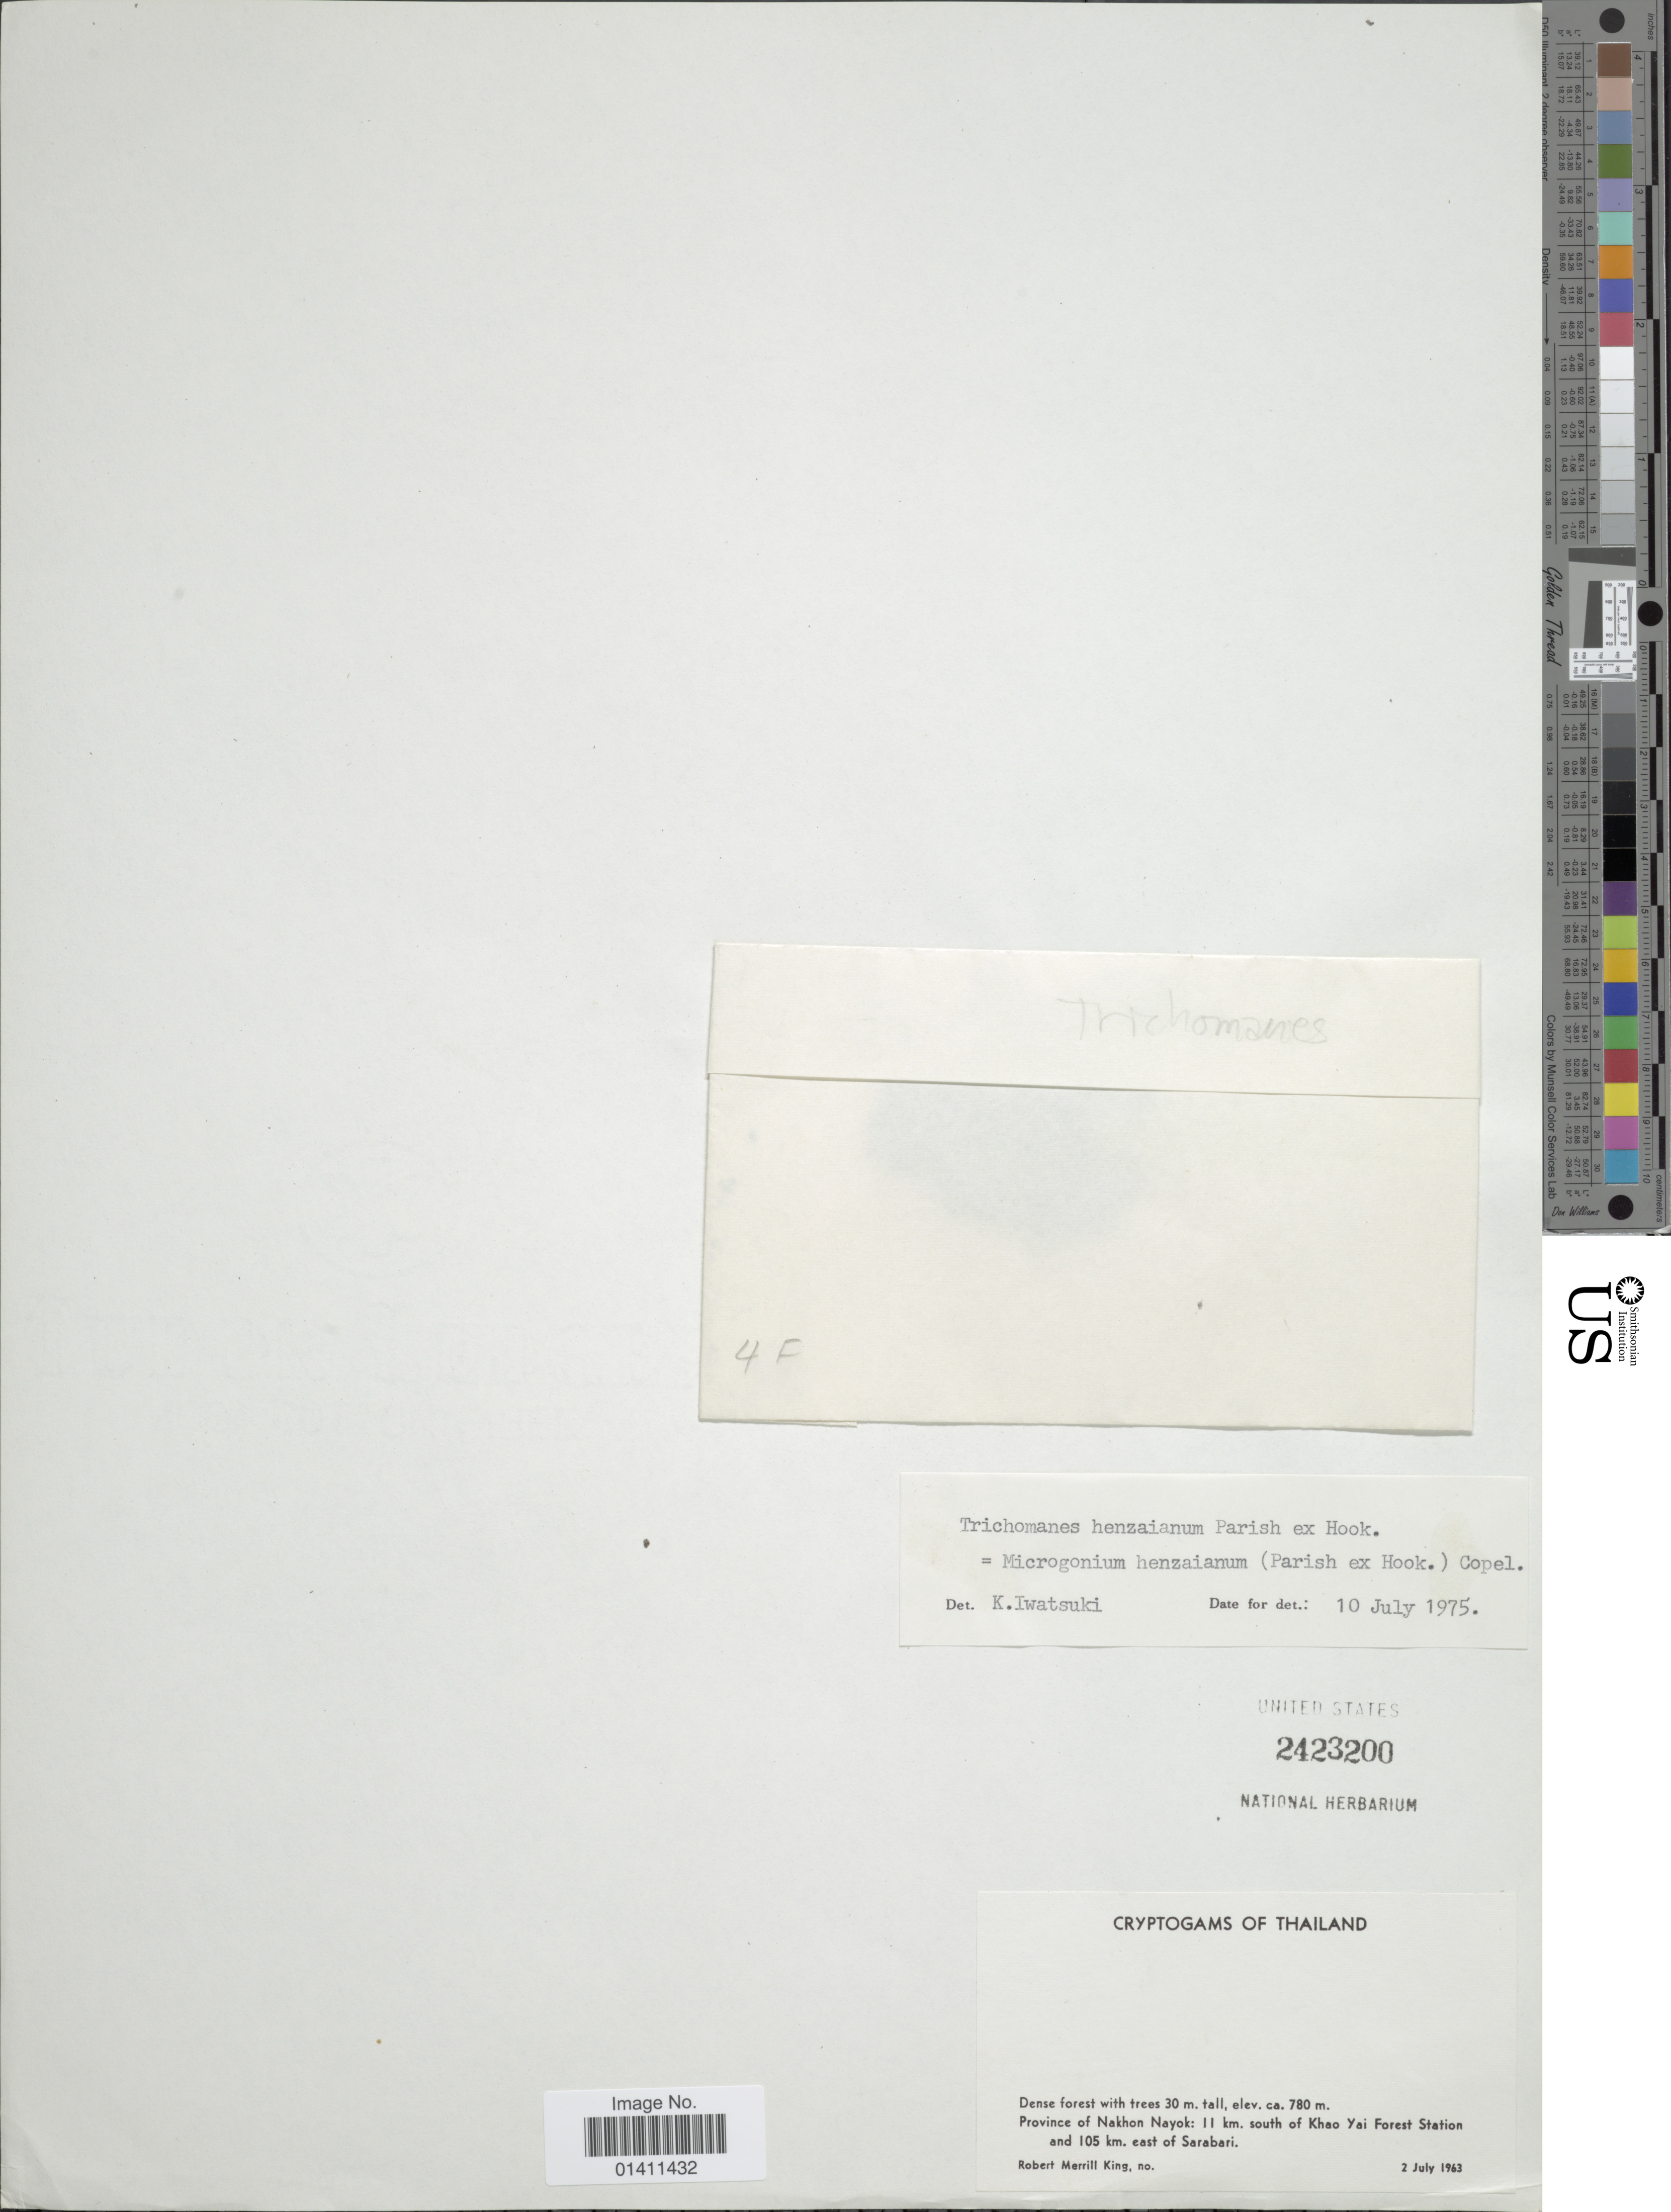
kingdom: Plantae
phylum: Tracheophyta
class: Polypodiopsida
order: Hymenophyllales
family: Hymenophyllaceae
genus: Didymoglossum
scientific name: Didymoglossum henzaianum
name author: (Parish ex Hook.) Mazumdar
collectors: R. M. King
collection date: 1963-07-02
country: Thailand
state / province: Nakhon Nayok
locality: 11 km. south of Khao Yai Forest Station and 105 km. east of Sarabari.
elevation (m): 780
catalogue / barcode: US 2423200